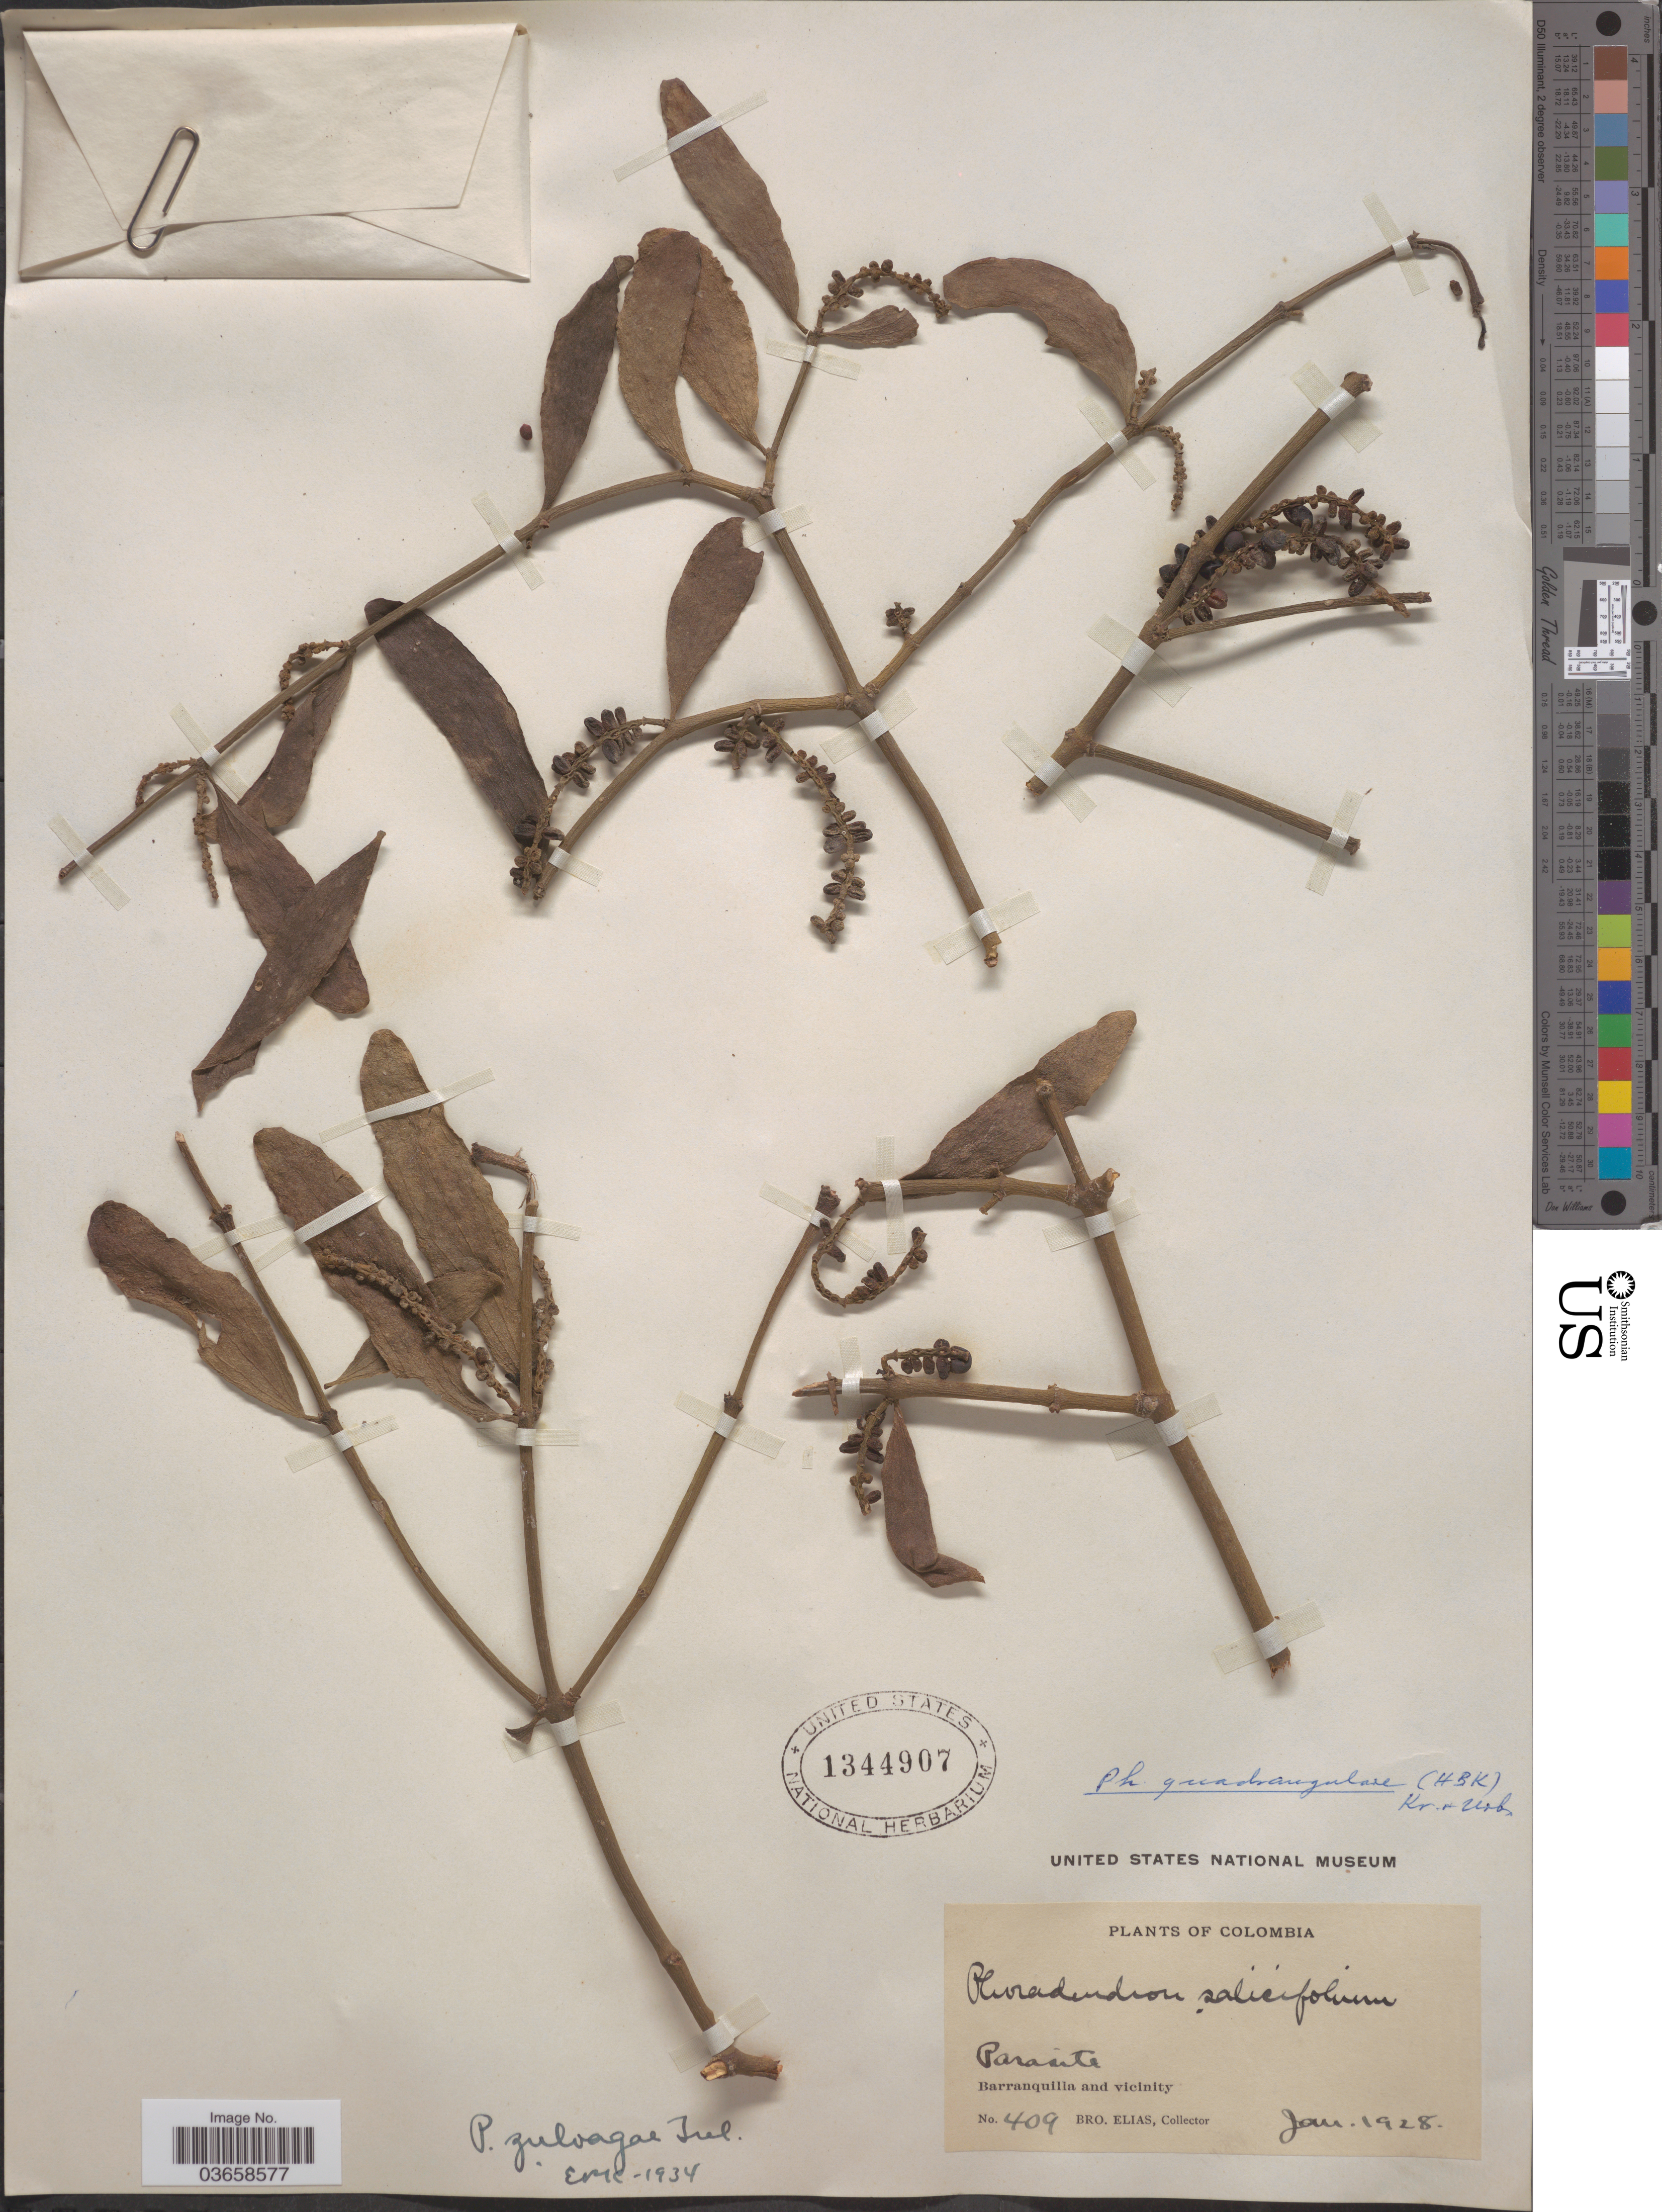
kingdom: Plantae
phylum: Tracheophyta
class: Magnoliopsida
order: Santalales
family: Viscaceae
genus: Phoradendron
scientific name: Phoradendron quadrangulare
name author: (Kunth) Griseb.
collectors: Bro. Elias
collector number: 409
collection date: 1928-01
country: Colombia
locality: Barranquilla and vicinity.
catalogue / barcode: US 1344907